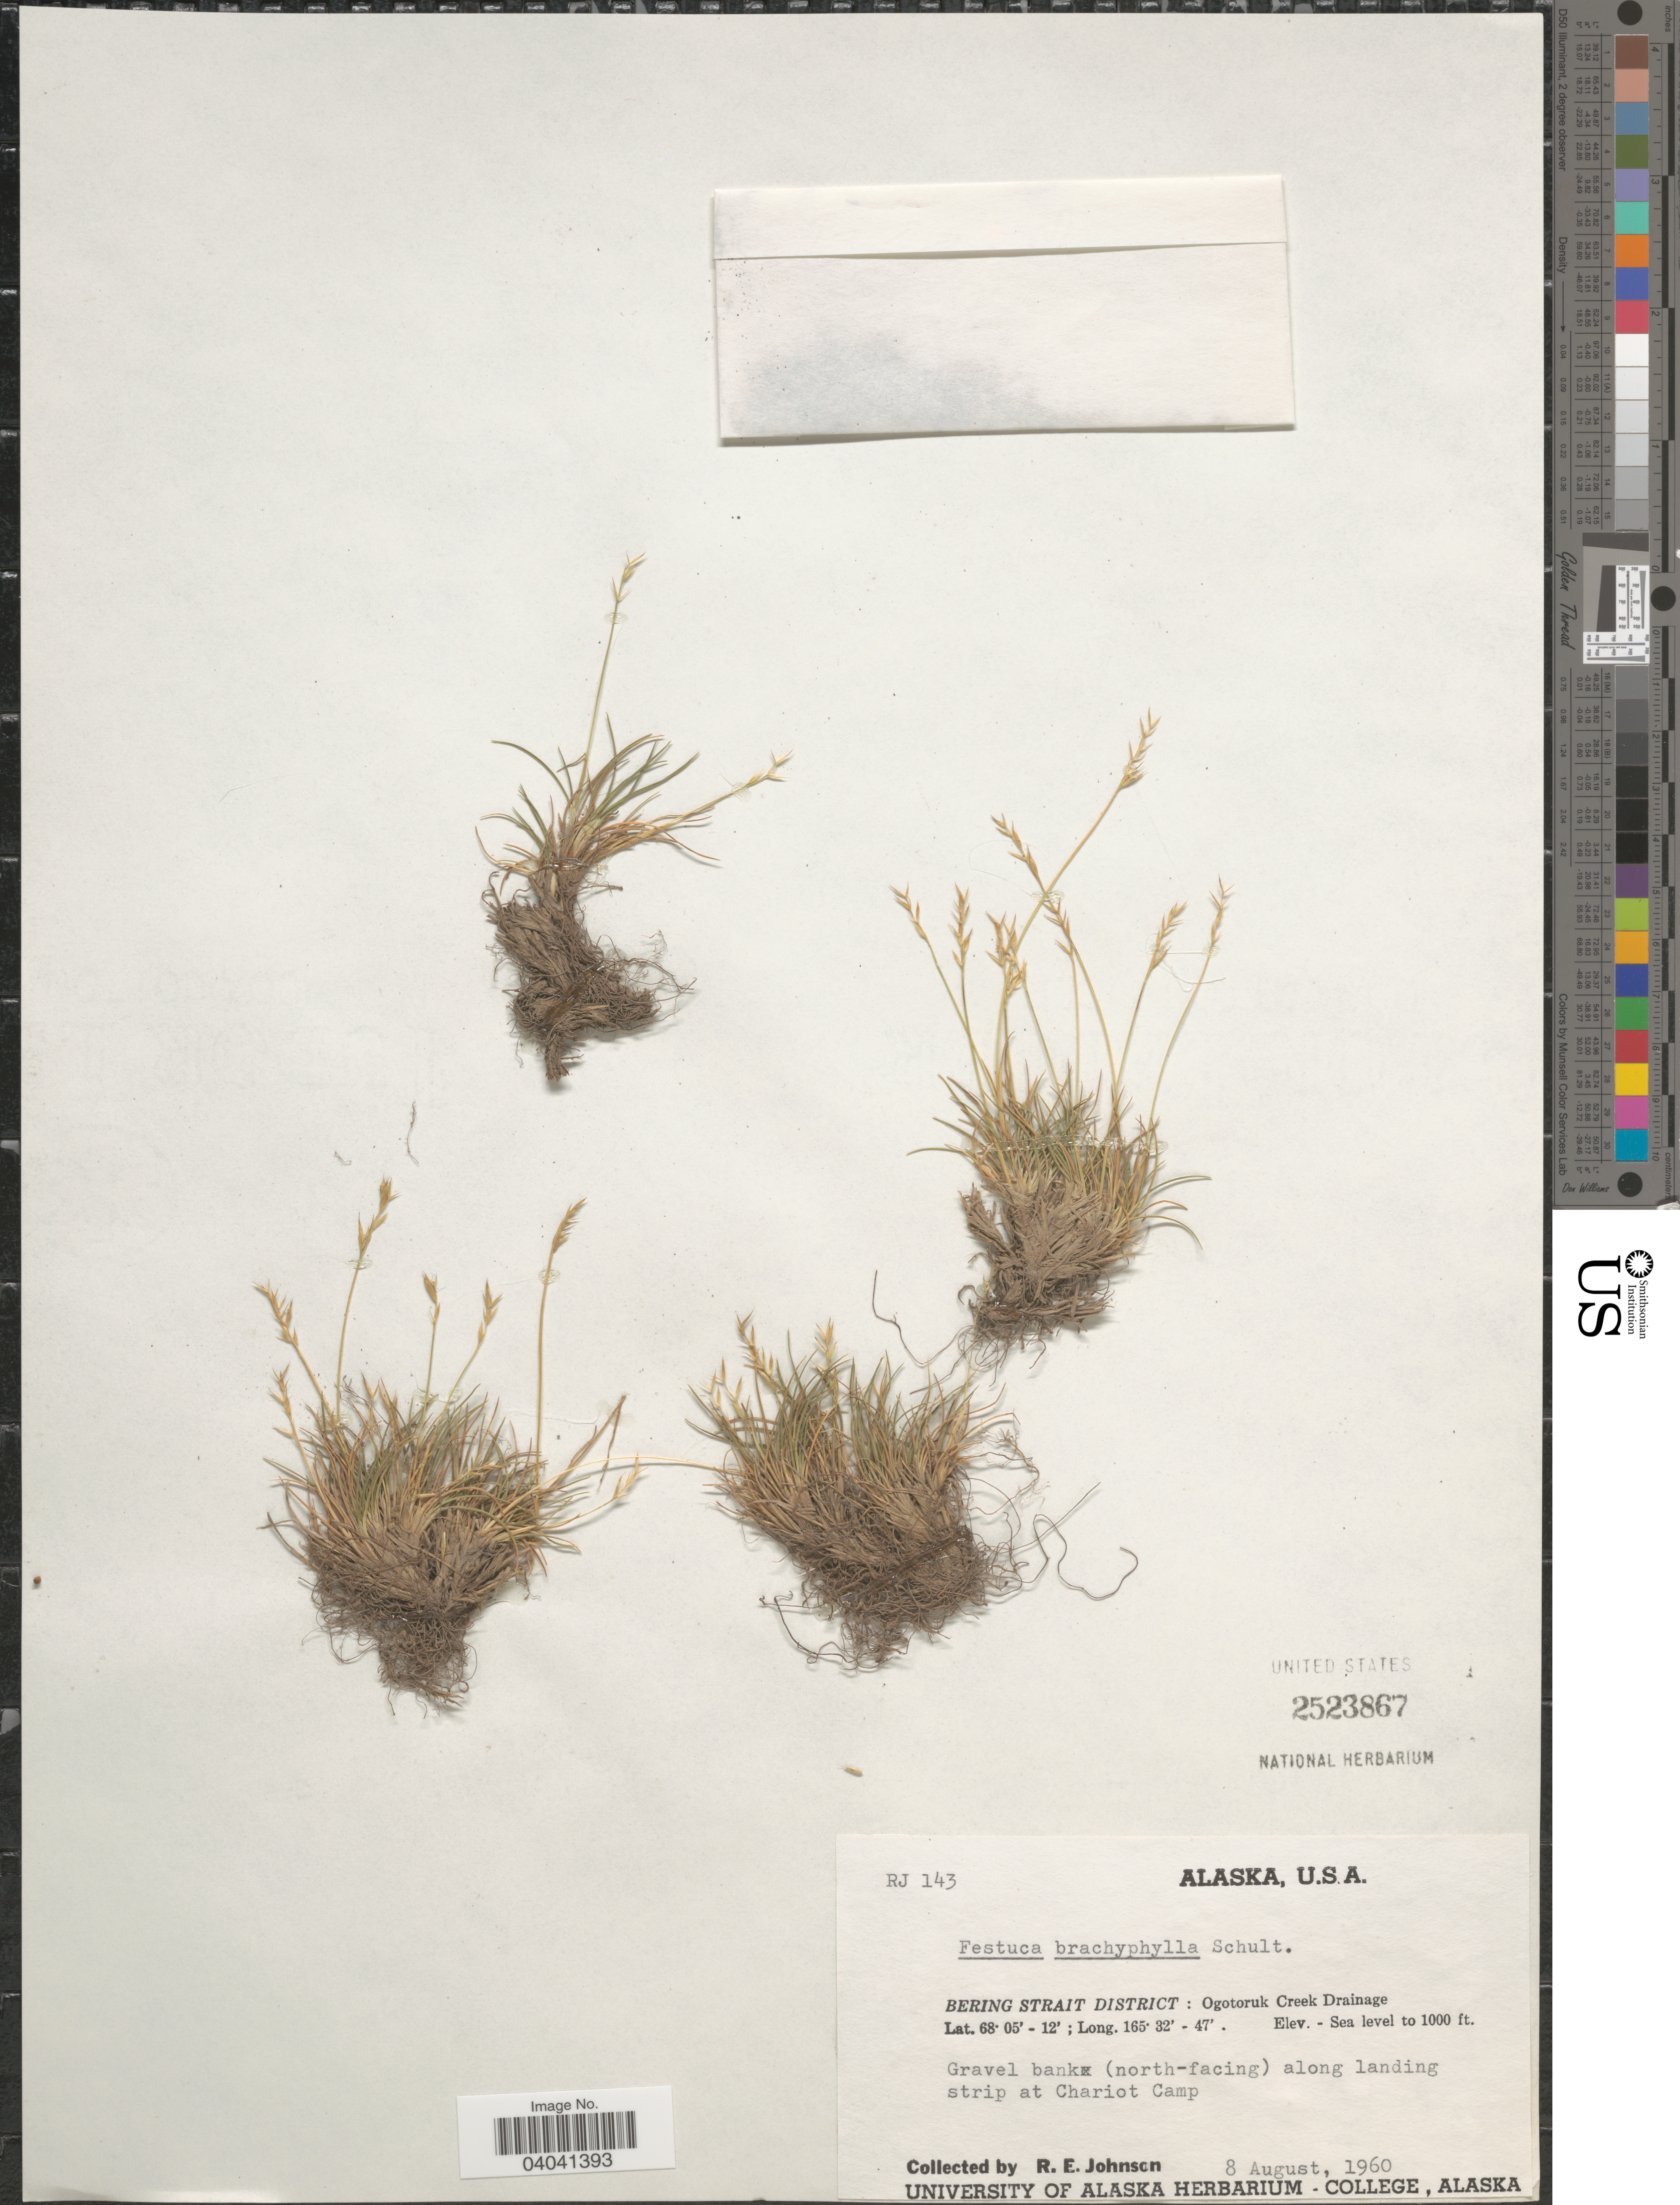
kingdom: Plantae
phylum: Tracheophyta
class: Liliopsida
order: Poales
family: Poaceae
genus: Festuca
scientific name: Festuca brachyphylla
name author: Schult. & Schult. f.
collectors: R. Johnson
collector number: RJ143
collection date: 1960-08-08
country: United States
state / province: Alaska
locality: Bering Strait District: Ogotoruk Creek Drainage. Gravel bank (north-facing) along landing strip at Chariot Camp.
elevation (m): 0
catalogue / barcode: US 2523867